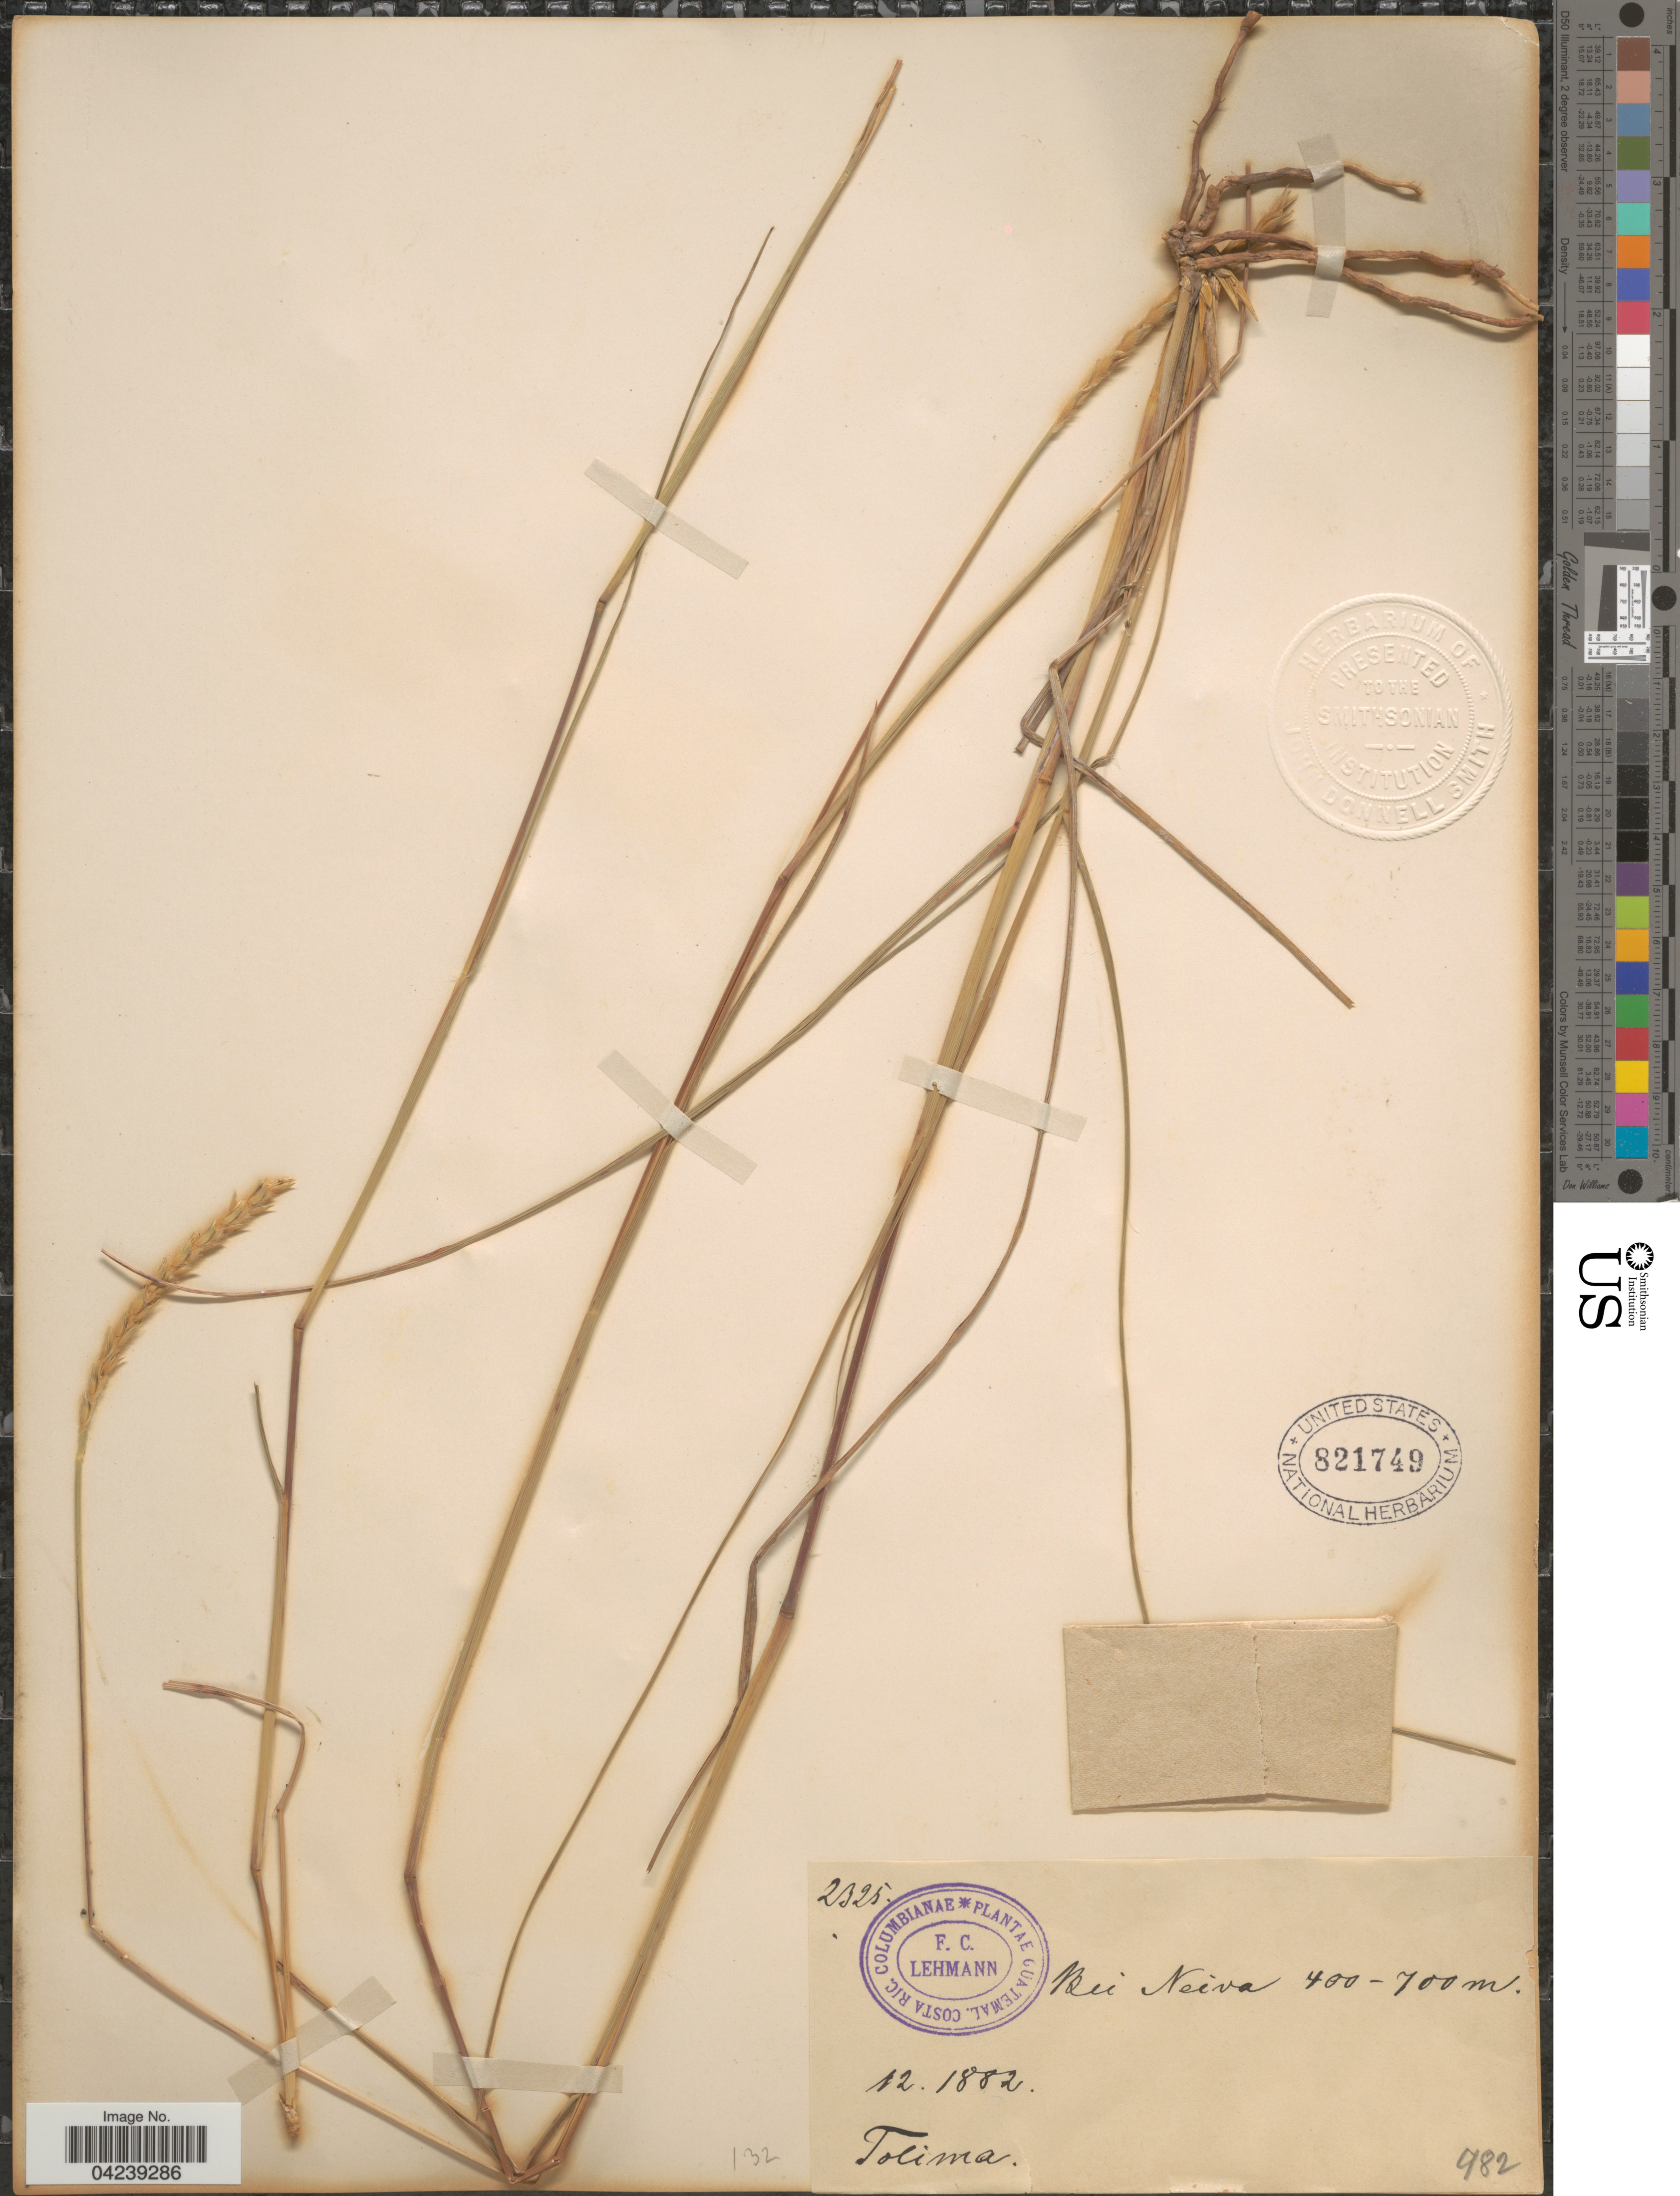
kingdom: Plantae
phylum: Tracheophyta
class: Liliopsida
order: Poales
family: Poaceae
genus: Elionurus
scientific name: Elionurus tripsacoides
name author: Humb. & Bonpl. ex Willd.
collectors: F. C. Lehmann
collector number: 2325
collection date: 1882-12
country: Colombia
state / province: Tolima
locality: Bei Neiva.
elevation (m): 400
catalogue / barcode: US 821749